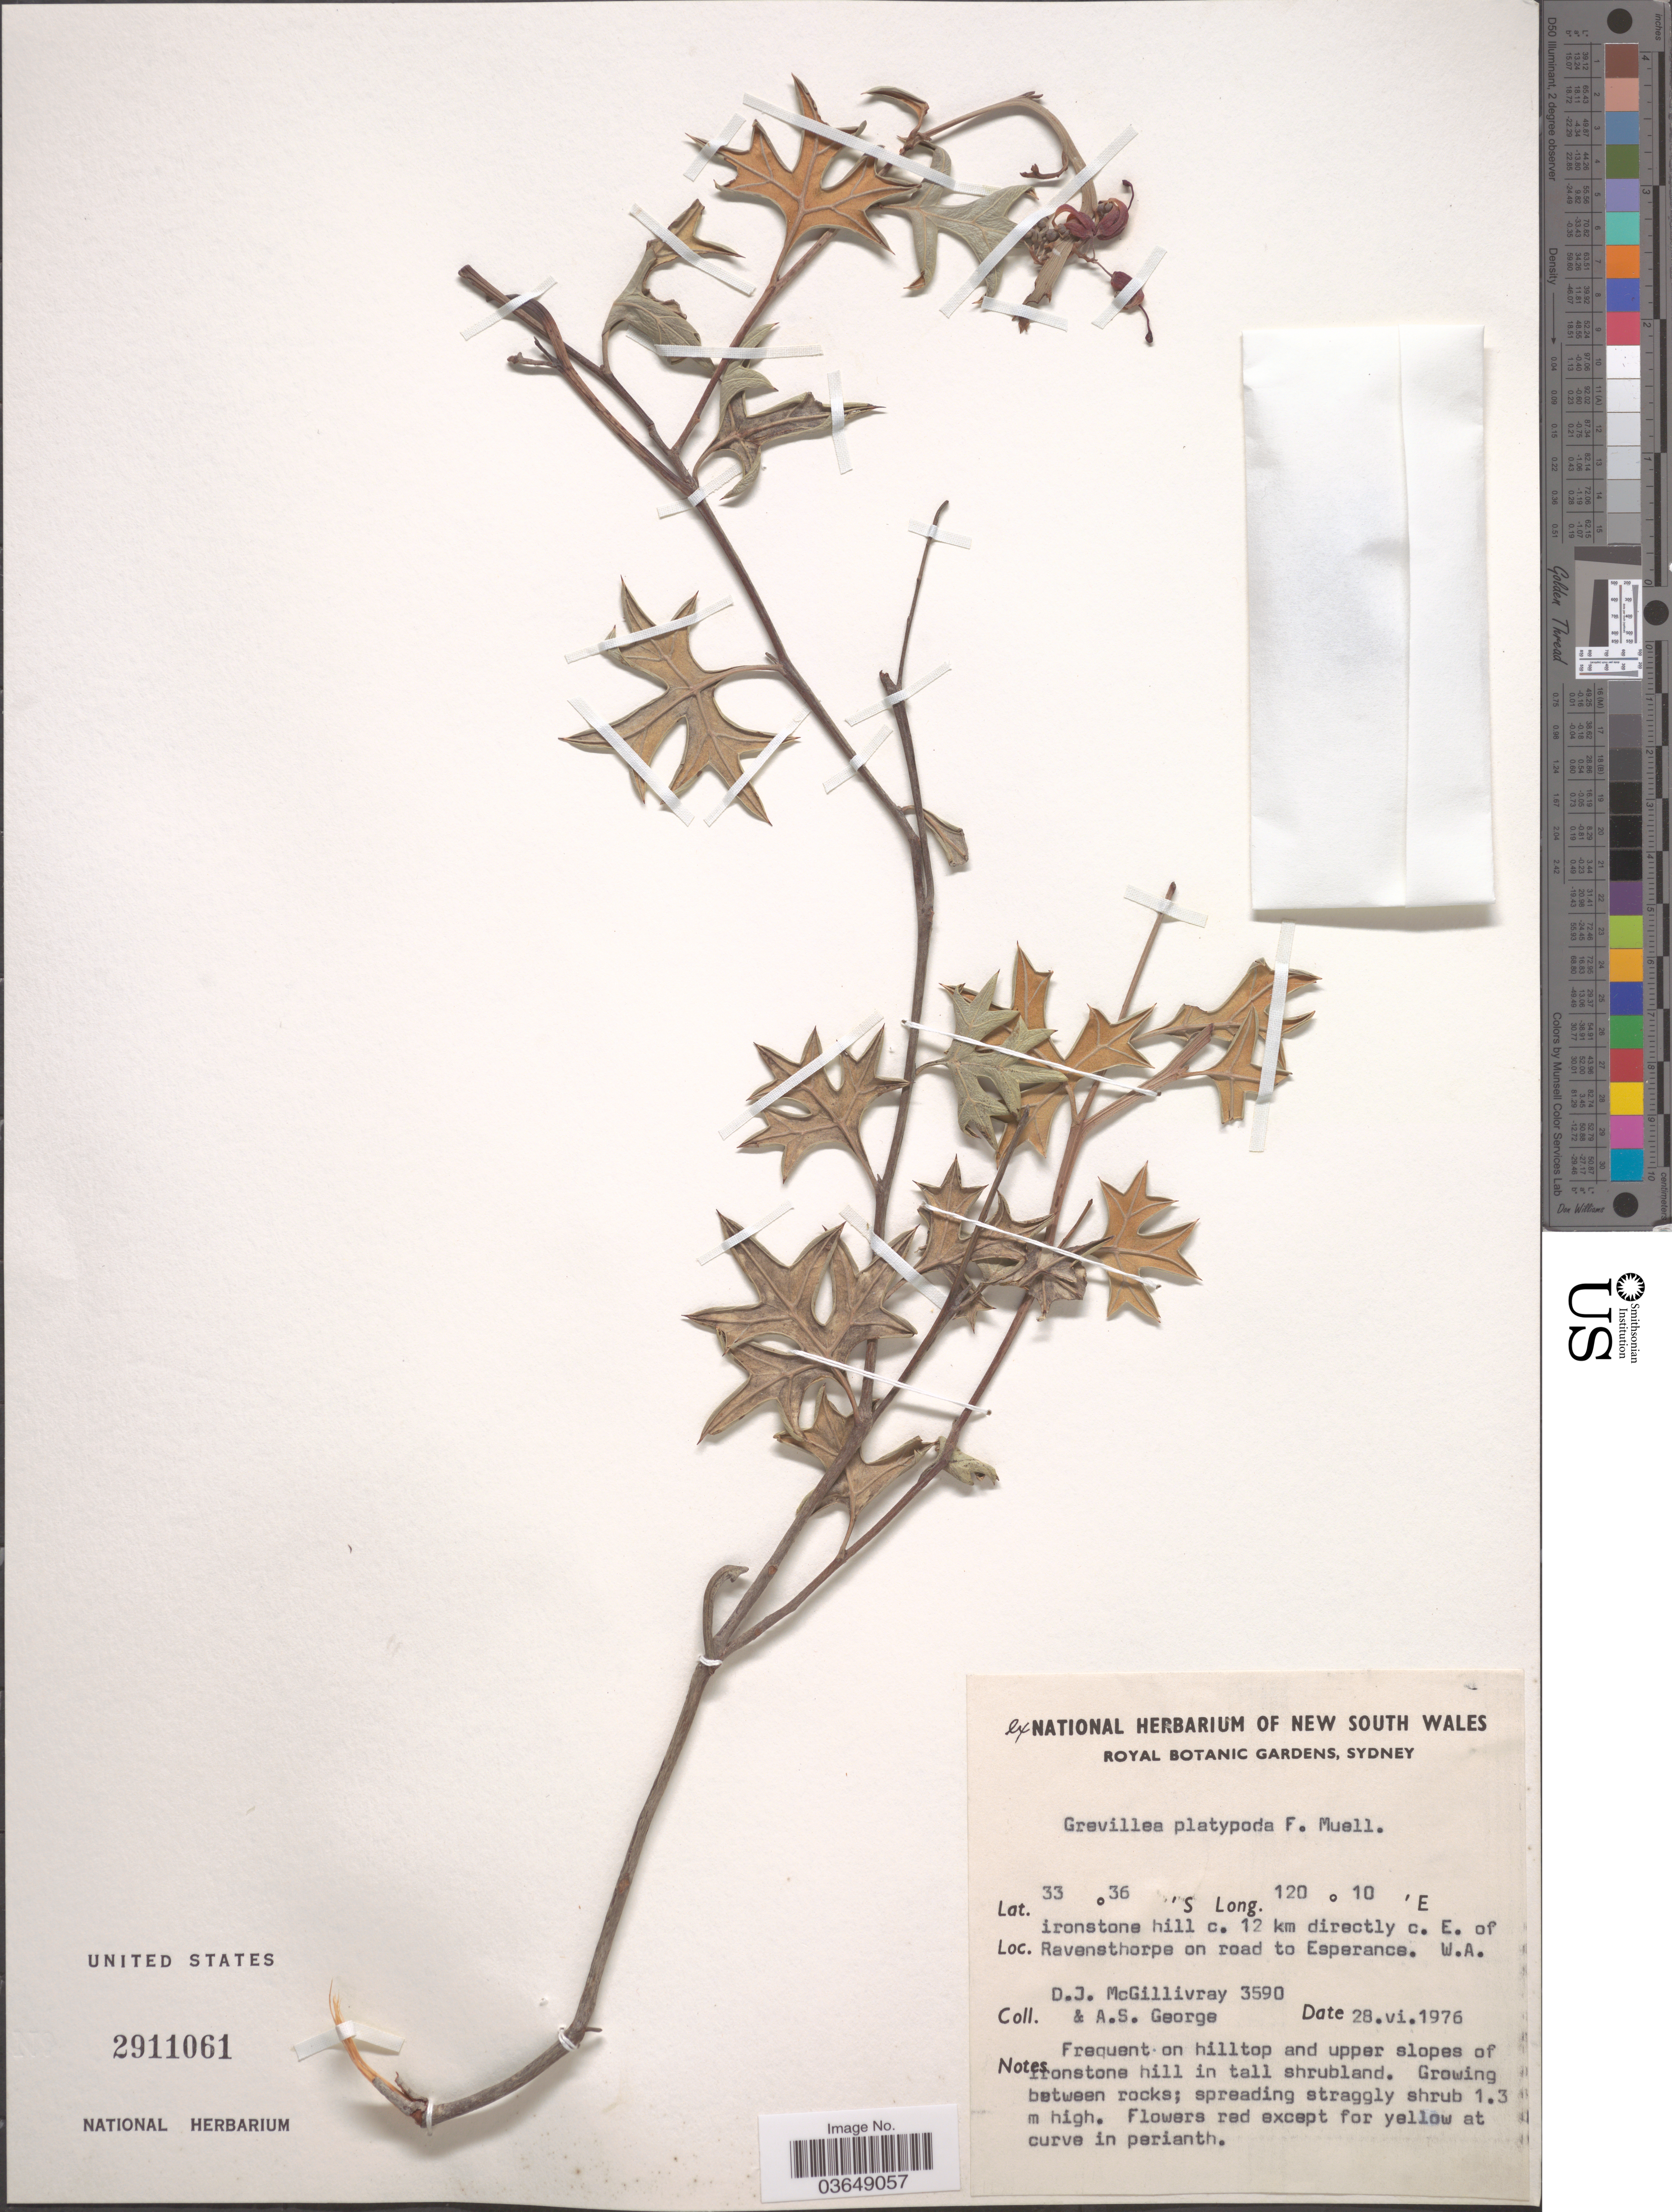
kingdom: Plantae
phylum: Tracheophyta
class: Magnoliopsida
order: Proteales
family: Proteaceae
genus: Grevillea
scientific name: Grevillea platypoda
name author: F. Muell.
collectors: D. J. McGillivray & A. S. George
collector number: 3590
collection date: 1976-06-28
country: Australia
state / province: Western Australia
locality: Ironstone hill c. 12 km directly c. E. of Ravensthorpe on road to Esperance.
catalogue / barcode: US 2911061